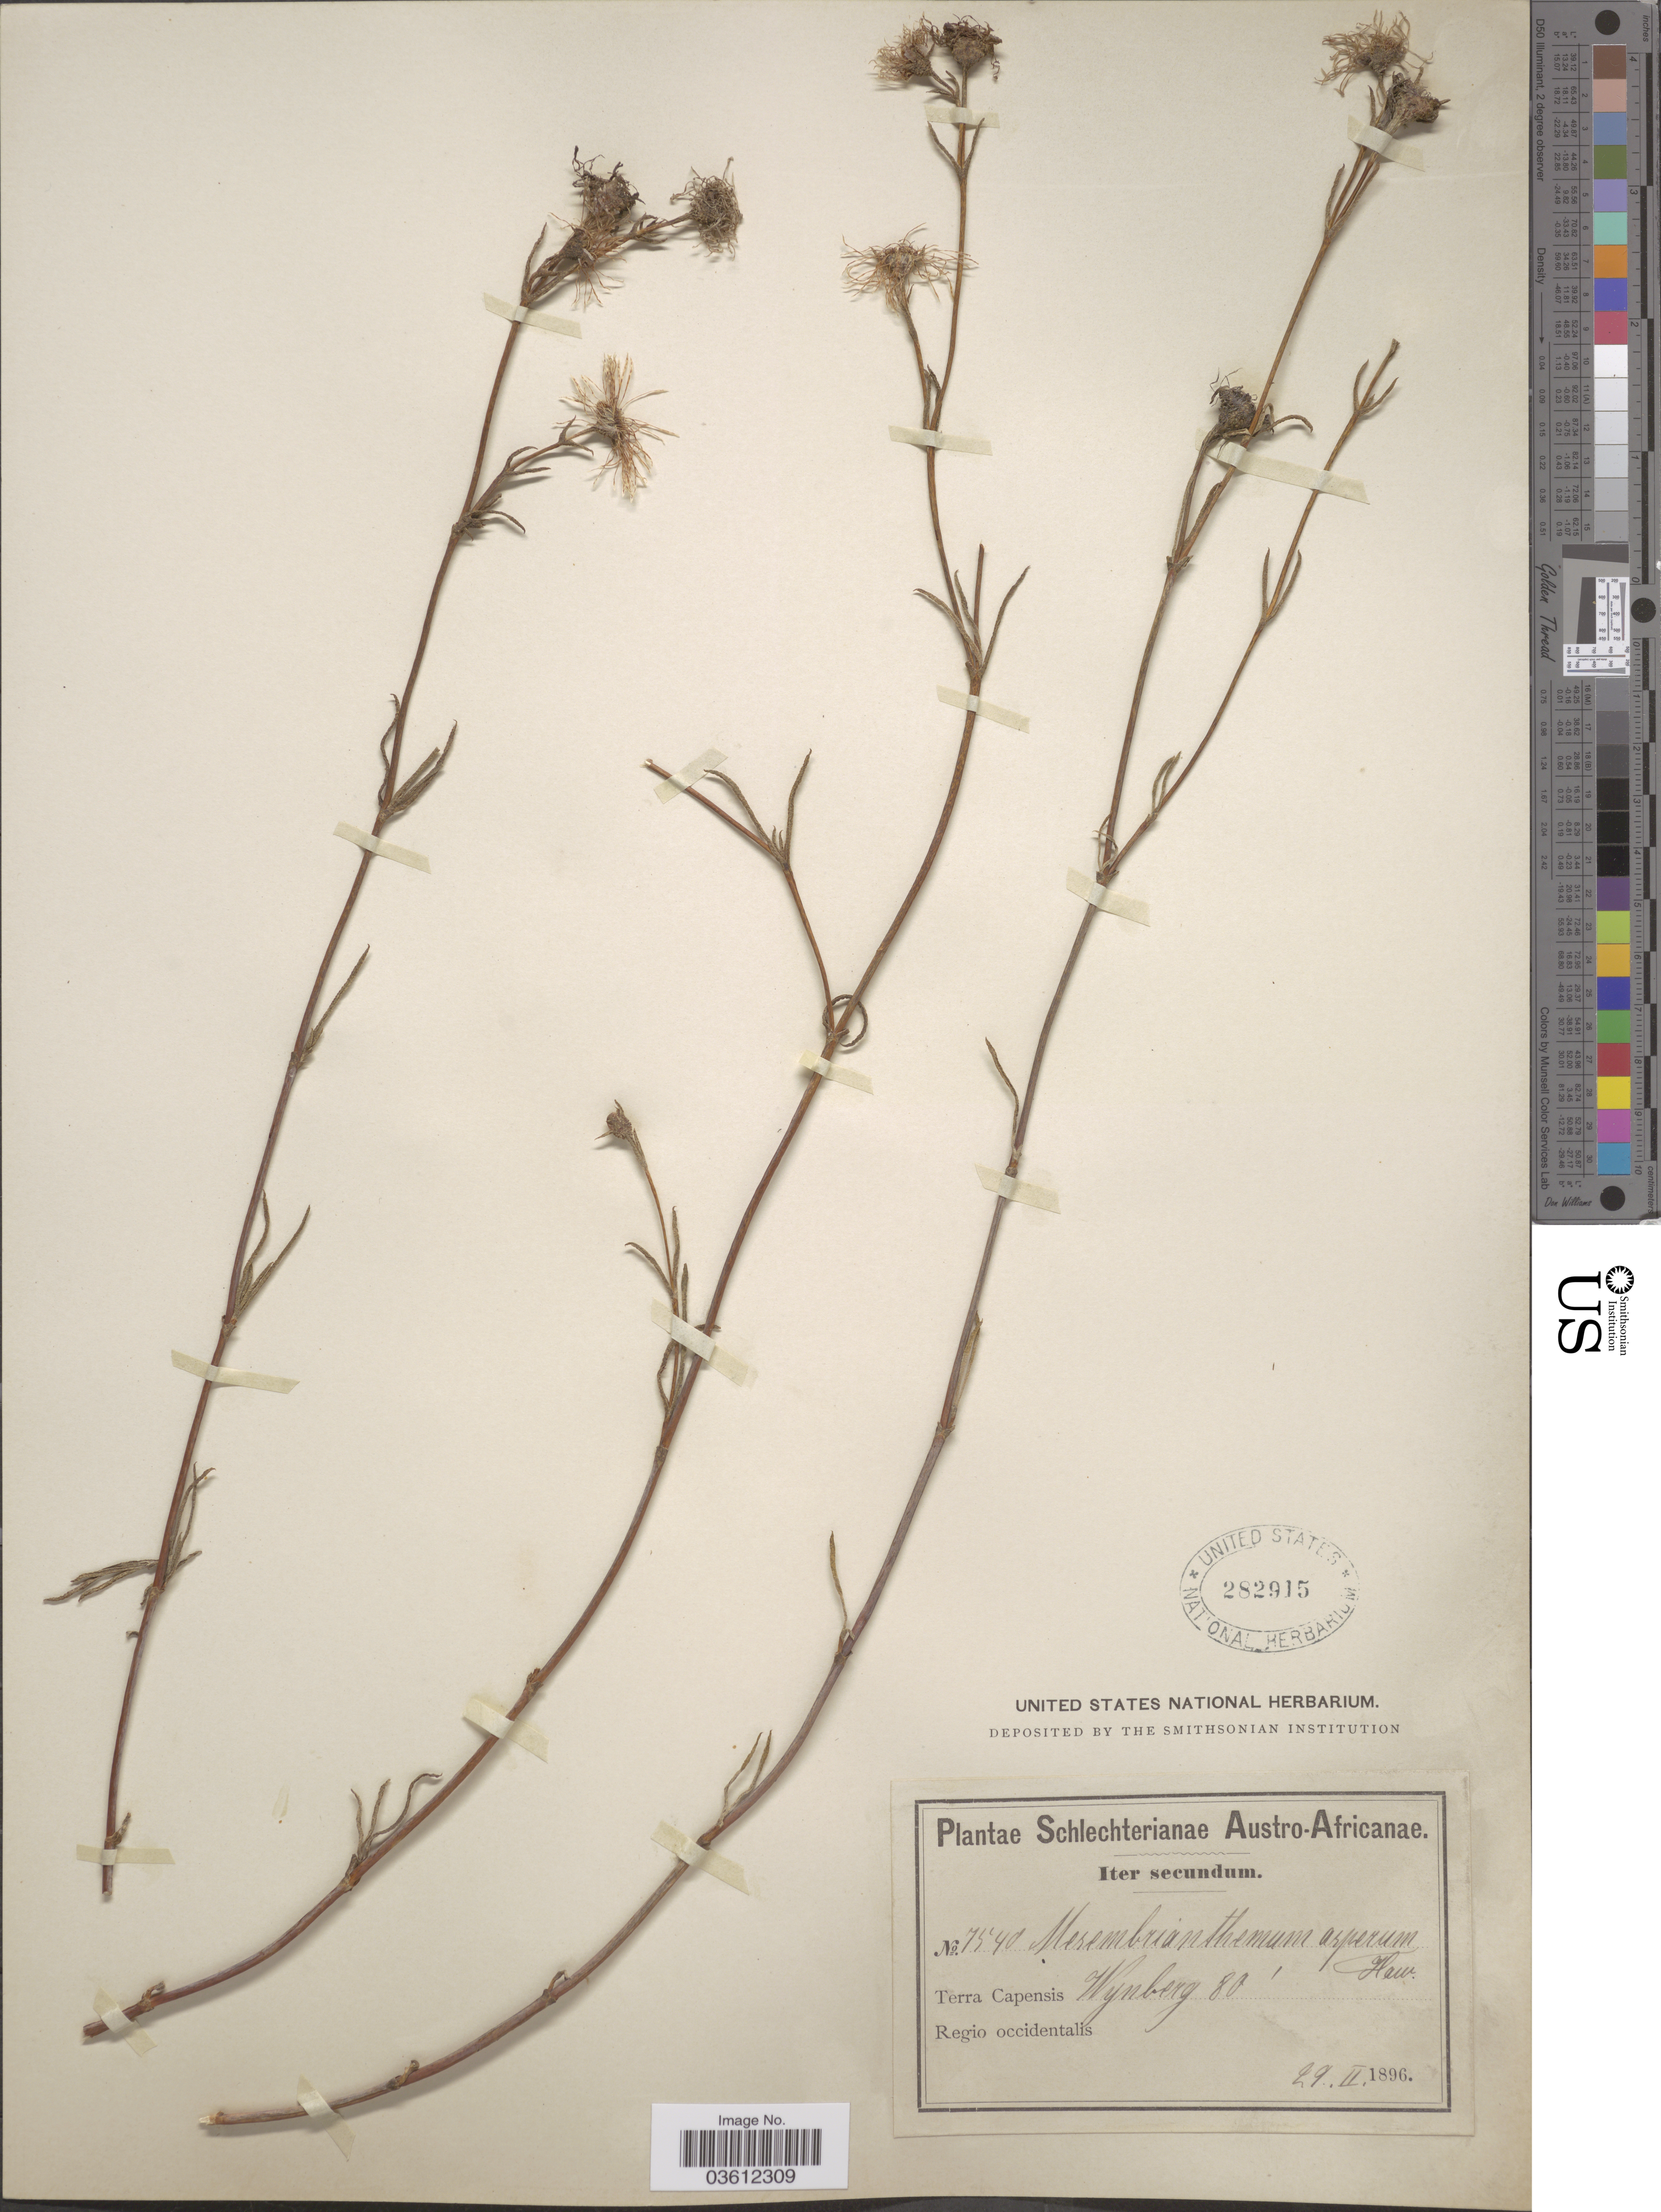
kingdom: Plantae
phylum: Tracheophyta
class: Magnoliopsida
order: Caryophyllales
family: Aizoaceae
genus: Mesembryanthemum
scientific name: Mesembryanthemum asperum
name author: Haw.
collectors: Schlechter, --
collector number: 7540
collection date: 1896-02-29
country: South Africa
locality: Austro-Africanae. Terra Capensis. Regio occidentalis. Wynberg.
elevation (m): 24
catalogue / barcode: US 282915